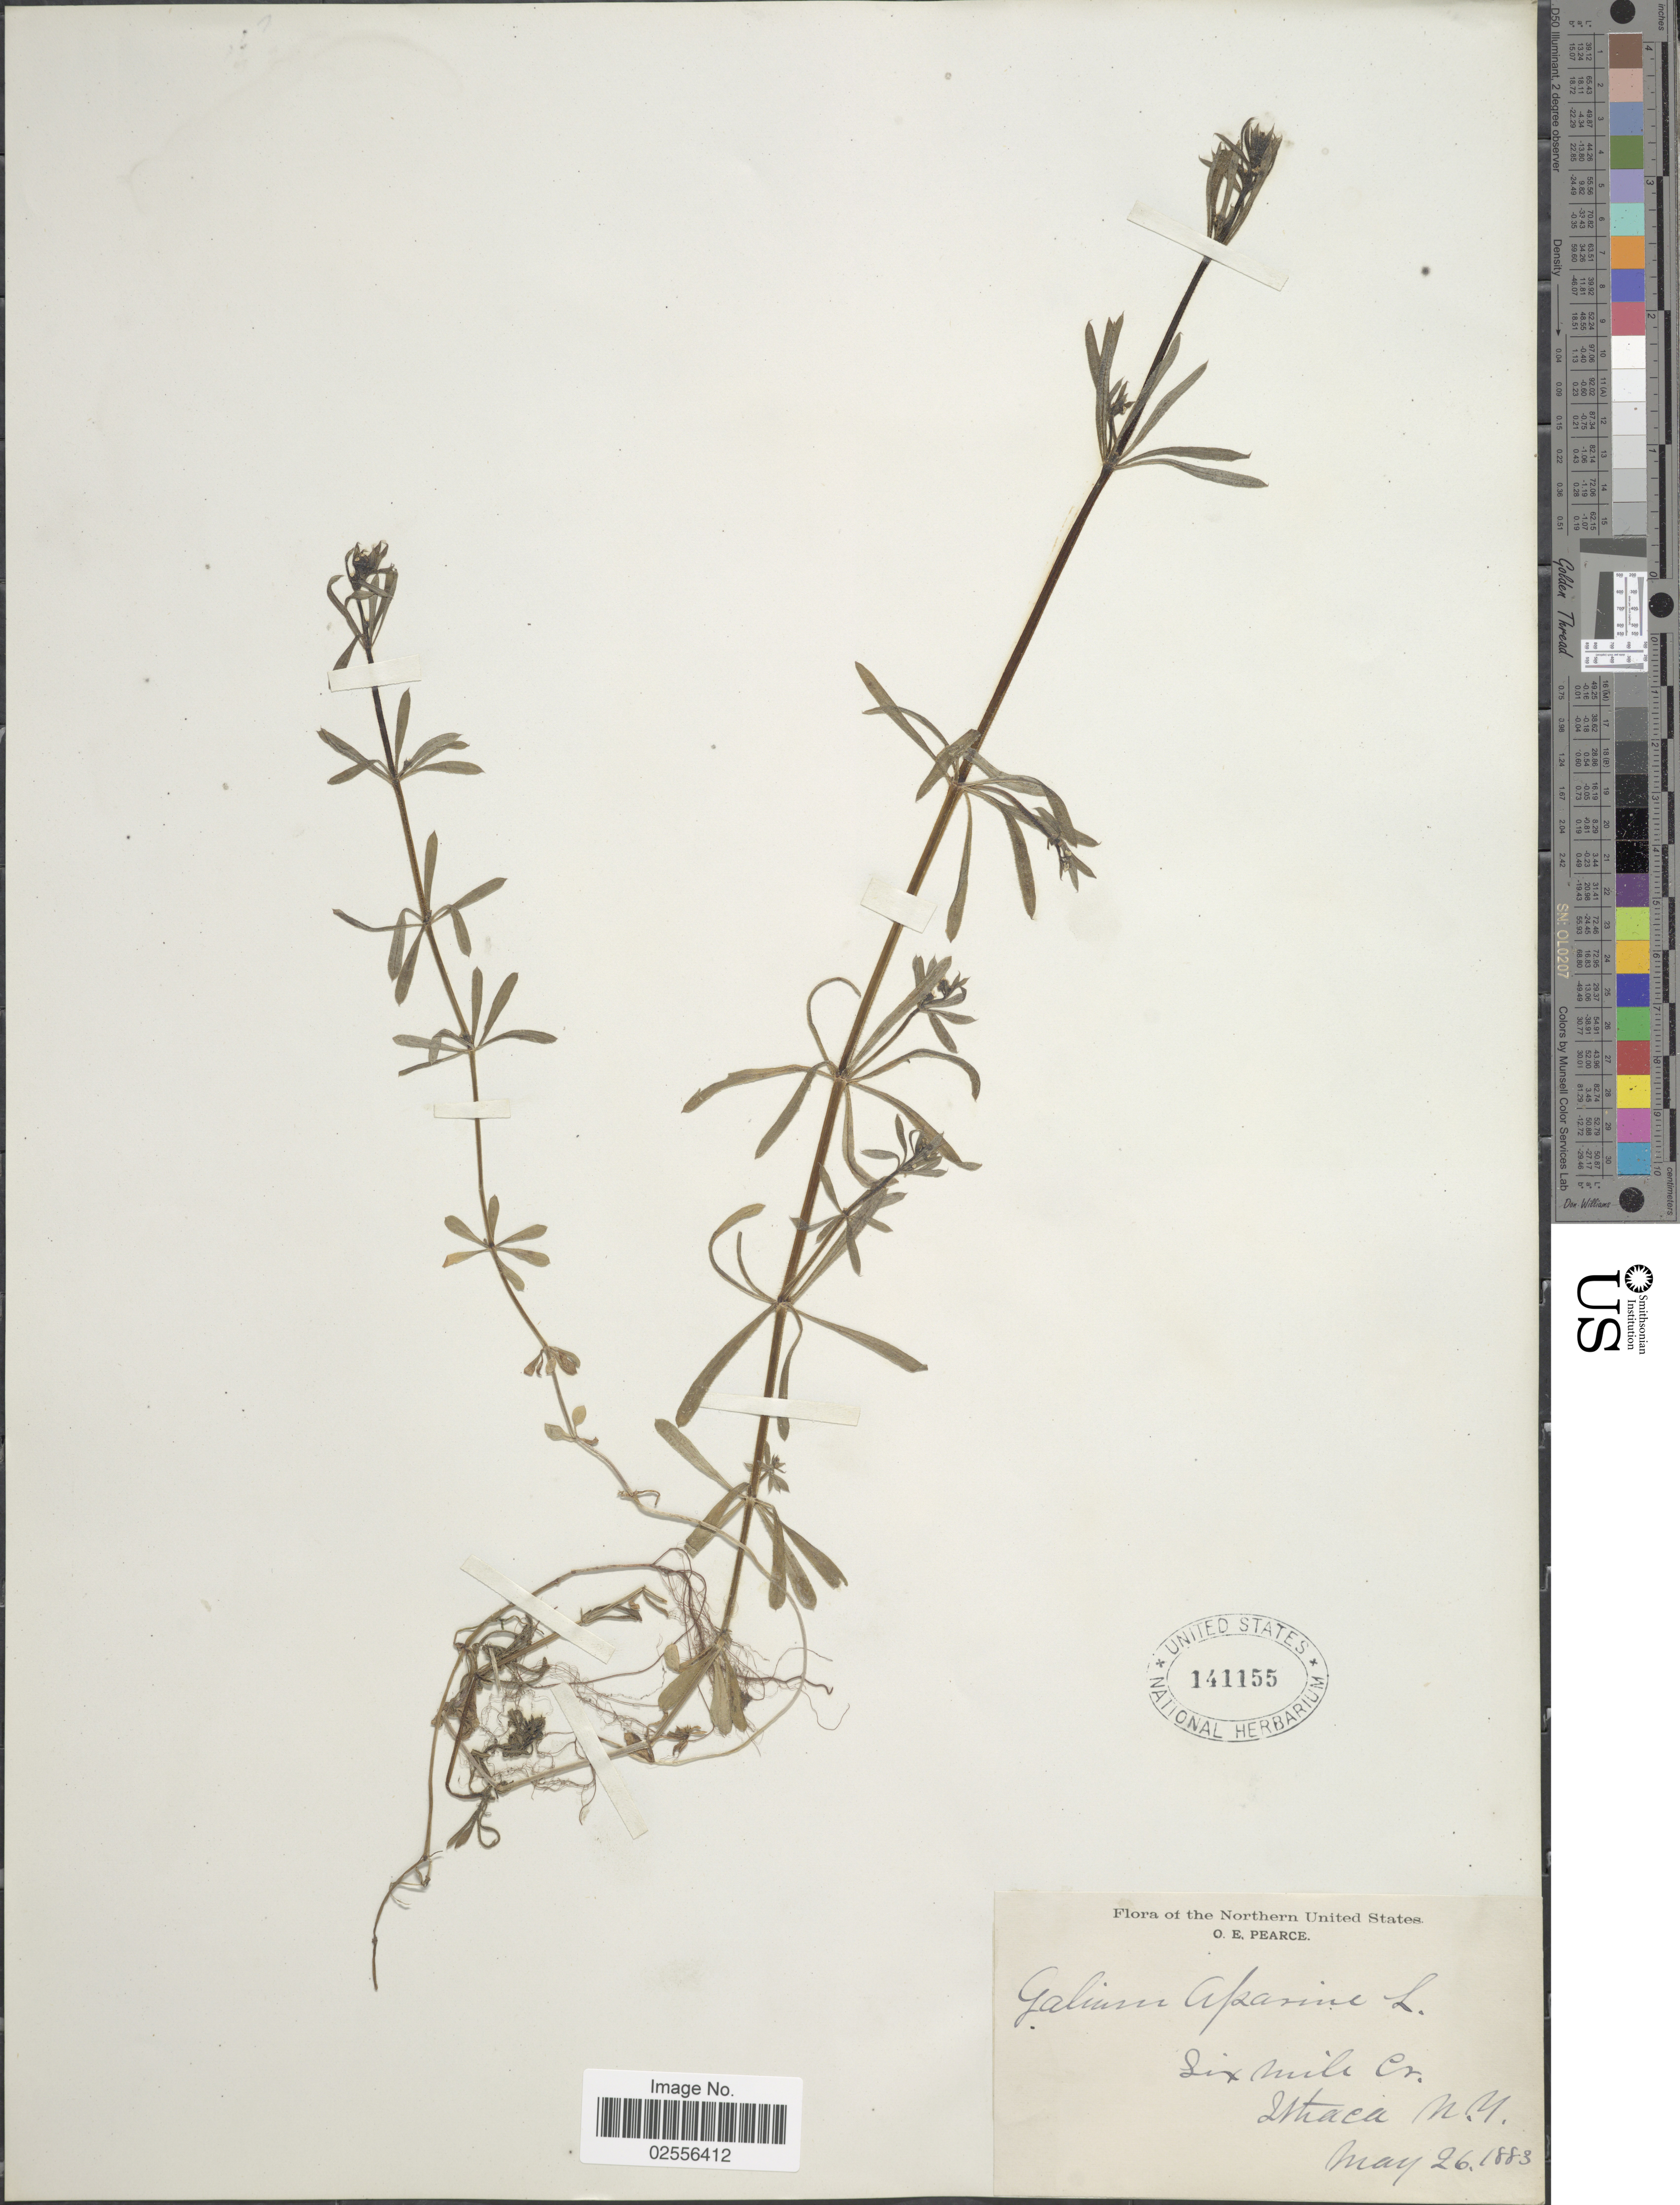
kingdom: Plantae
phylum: Tracheophyta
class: Magnoliopsida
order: Gentianales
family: Rubiaceae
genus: Galium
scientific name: Galium aparine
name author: L.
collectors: O. E. Pearce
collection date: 1883-05-26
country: United States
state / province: New York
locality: Northern United States. Six Mile Cr. Ithaca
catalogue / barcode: US 141155